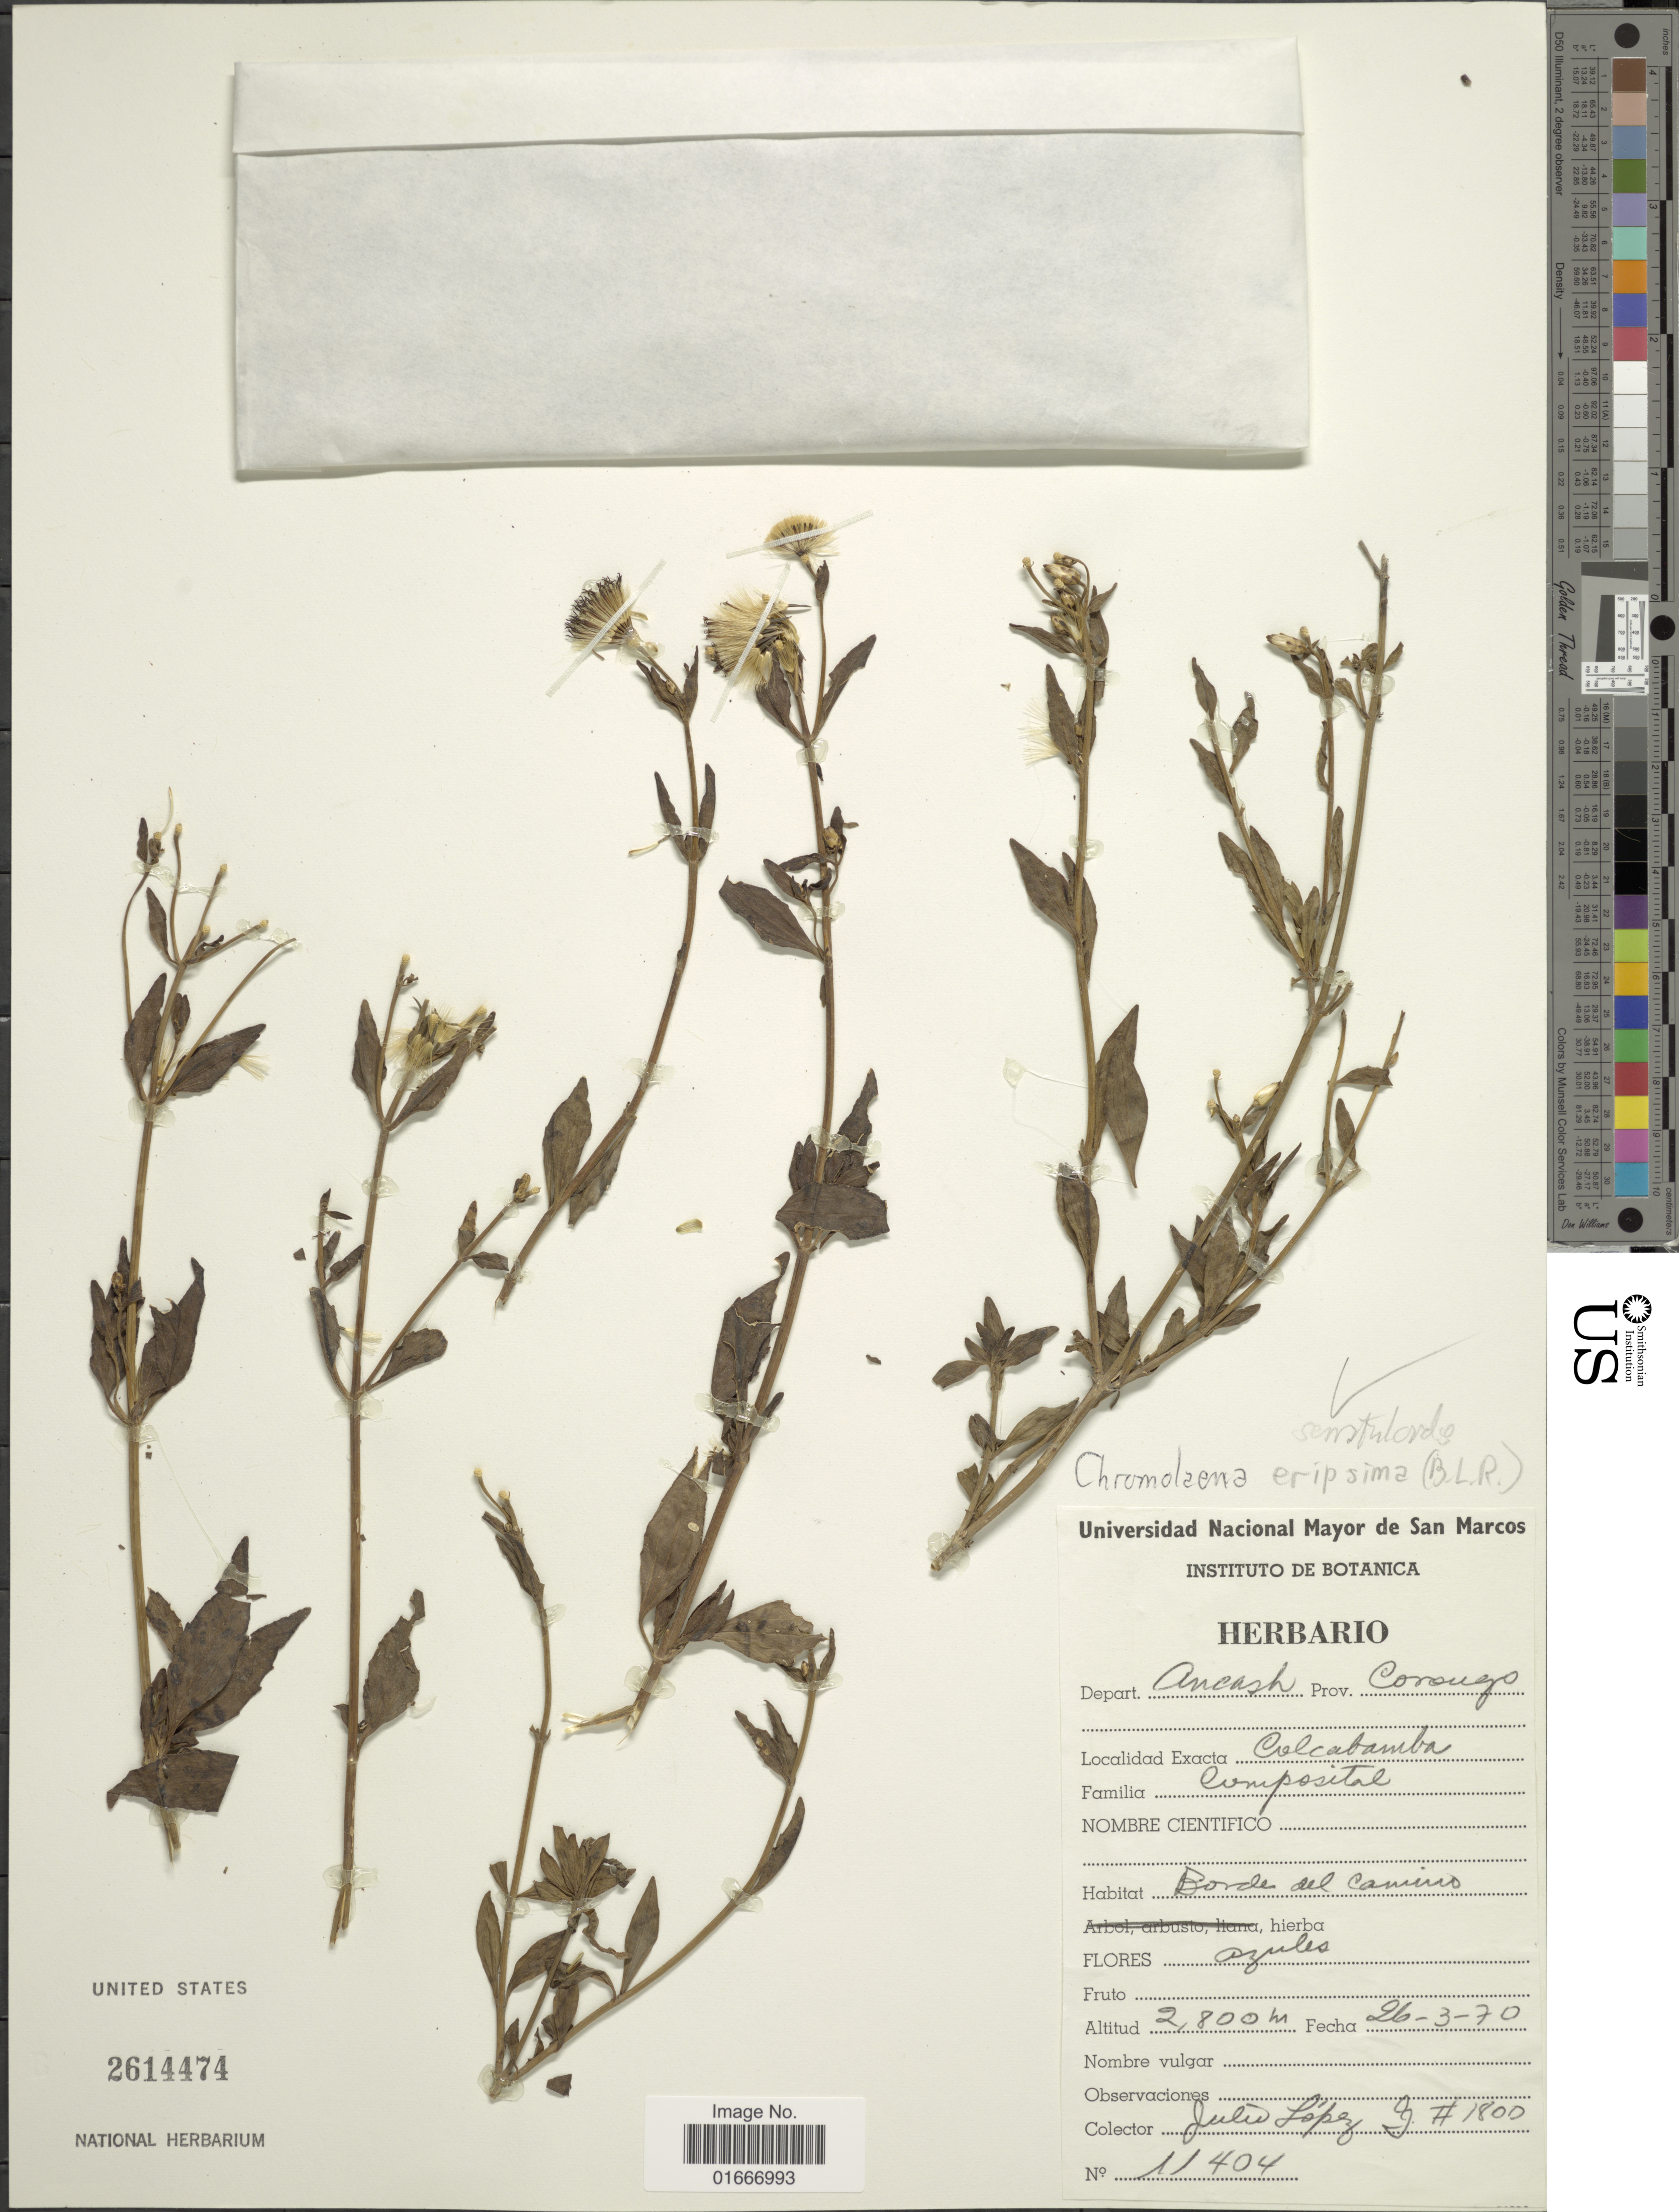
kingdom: Plantae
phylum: Tracheophyta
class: Magnoliopsida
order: Asterales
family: Asteraceae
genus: Chromolaena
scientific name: Chromolaena eripsima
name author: (B.L. Rob.) R.M. King & H. Rob.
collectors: J. Lopez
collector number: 1800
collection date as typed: Transcribed d/m/y: 26/3/70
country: Peru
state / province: Ancash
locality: Prov. Corongo.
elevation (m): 2800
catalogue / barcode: US 2614474